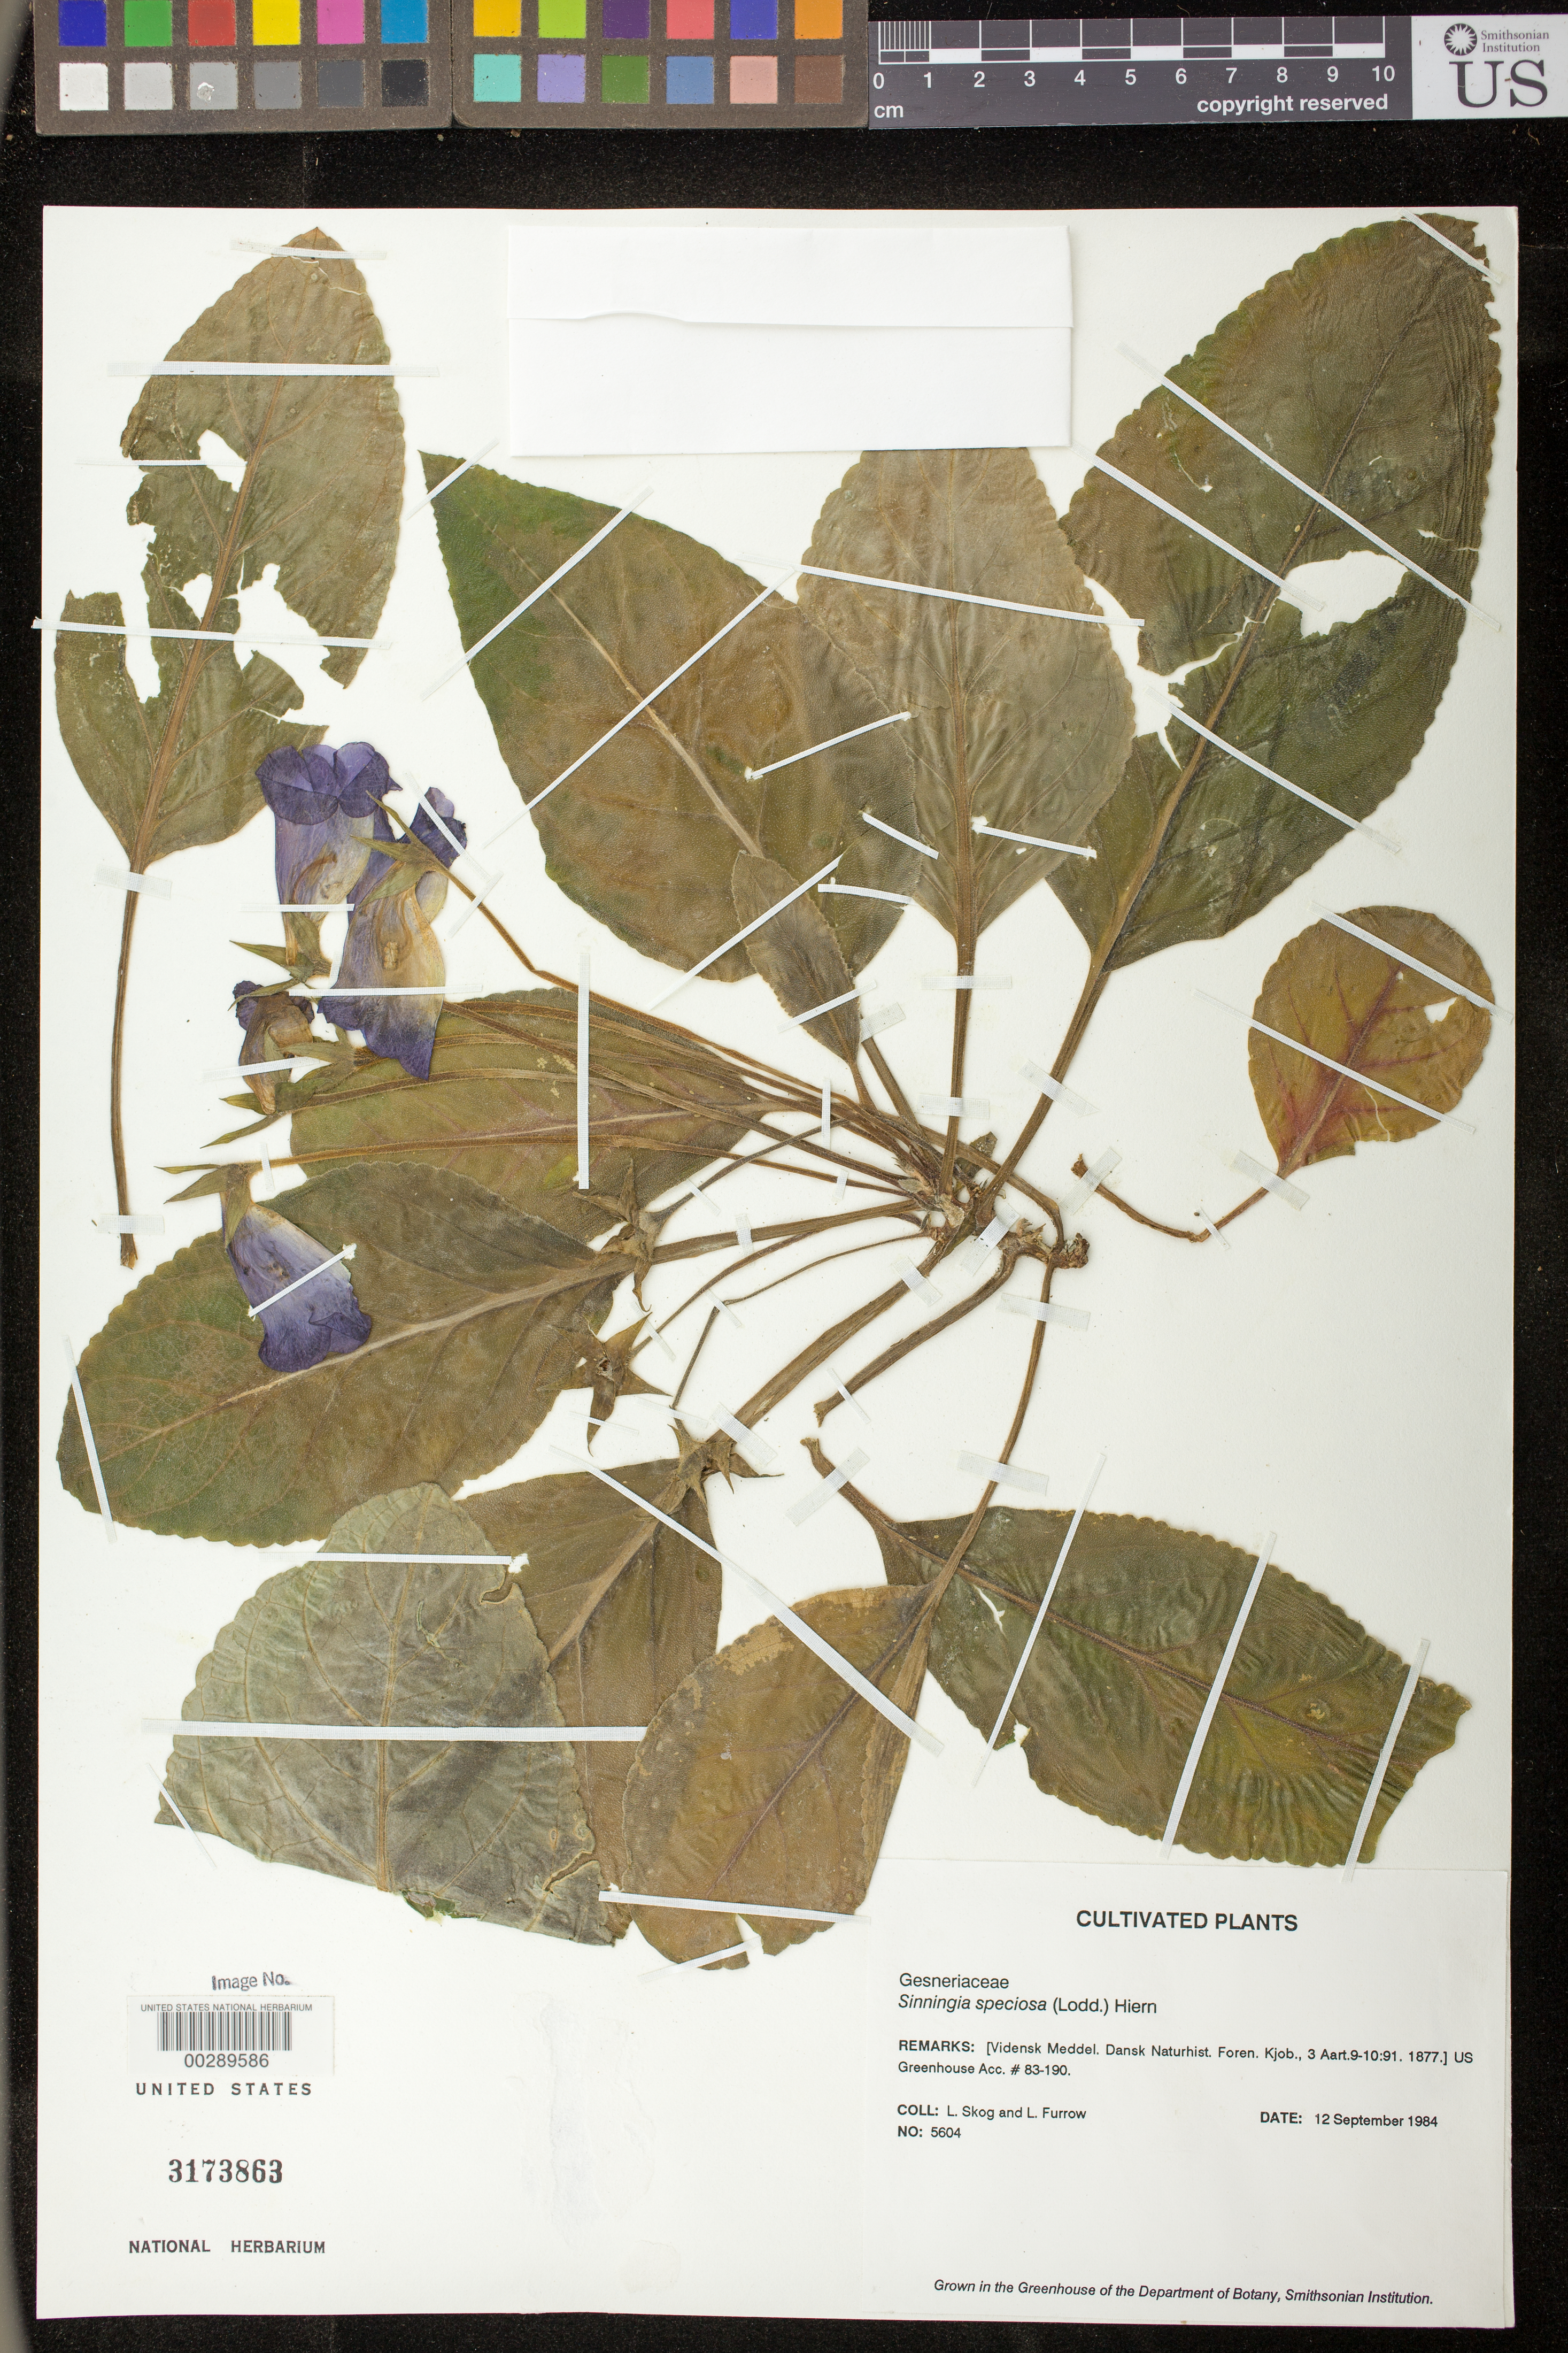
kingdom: Plantae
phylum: Tracheophyta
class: Magnoliopsida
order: Lamiales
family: Gesneriaceae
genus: Sinningia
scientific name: Sinningia speciosa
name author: (Lodd.) Hiern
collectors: L. E. Skog & L. Furrow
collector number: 5604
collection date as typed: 12 Sep 1984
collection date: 1984-09-12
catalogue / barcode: US 3173863